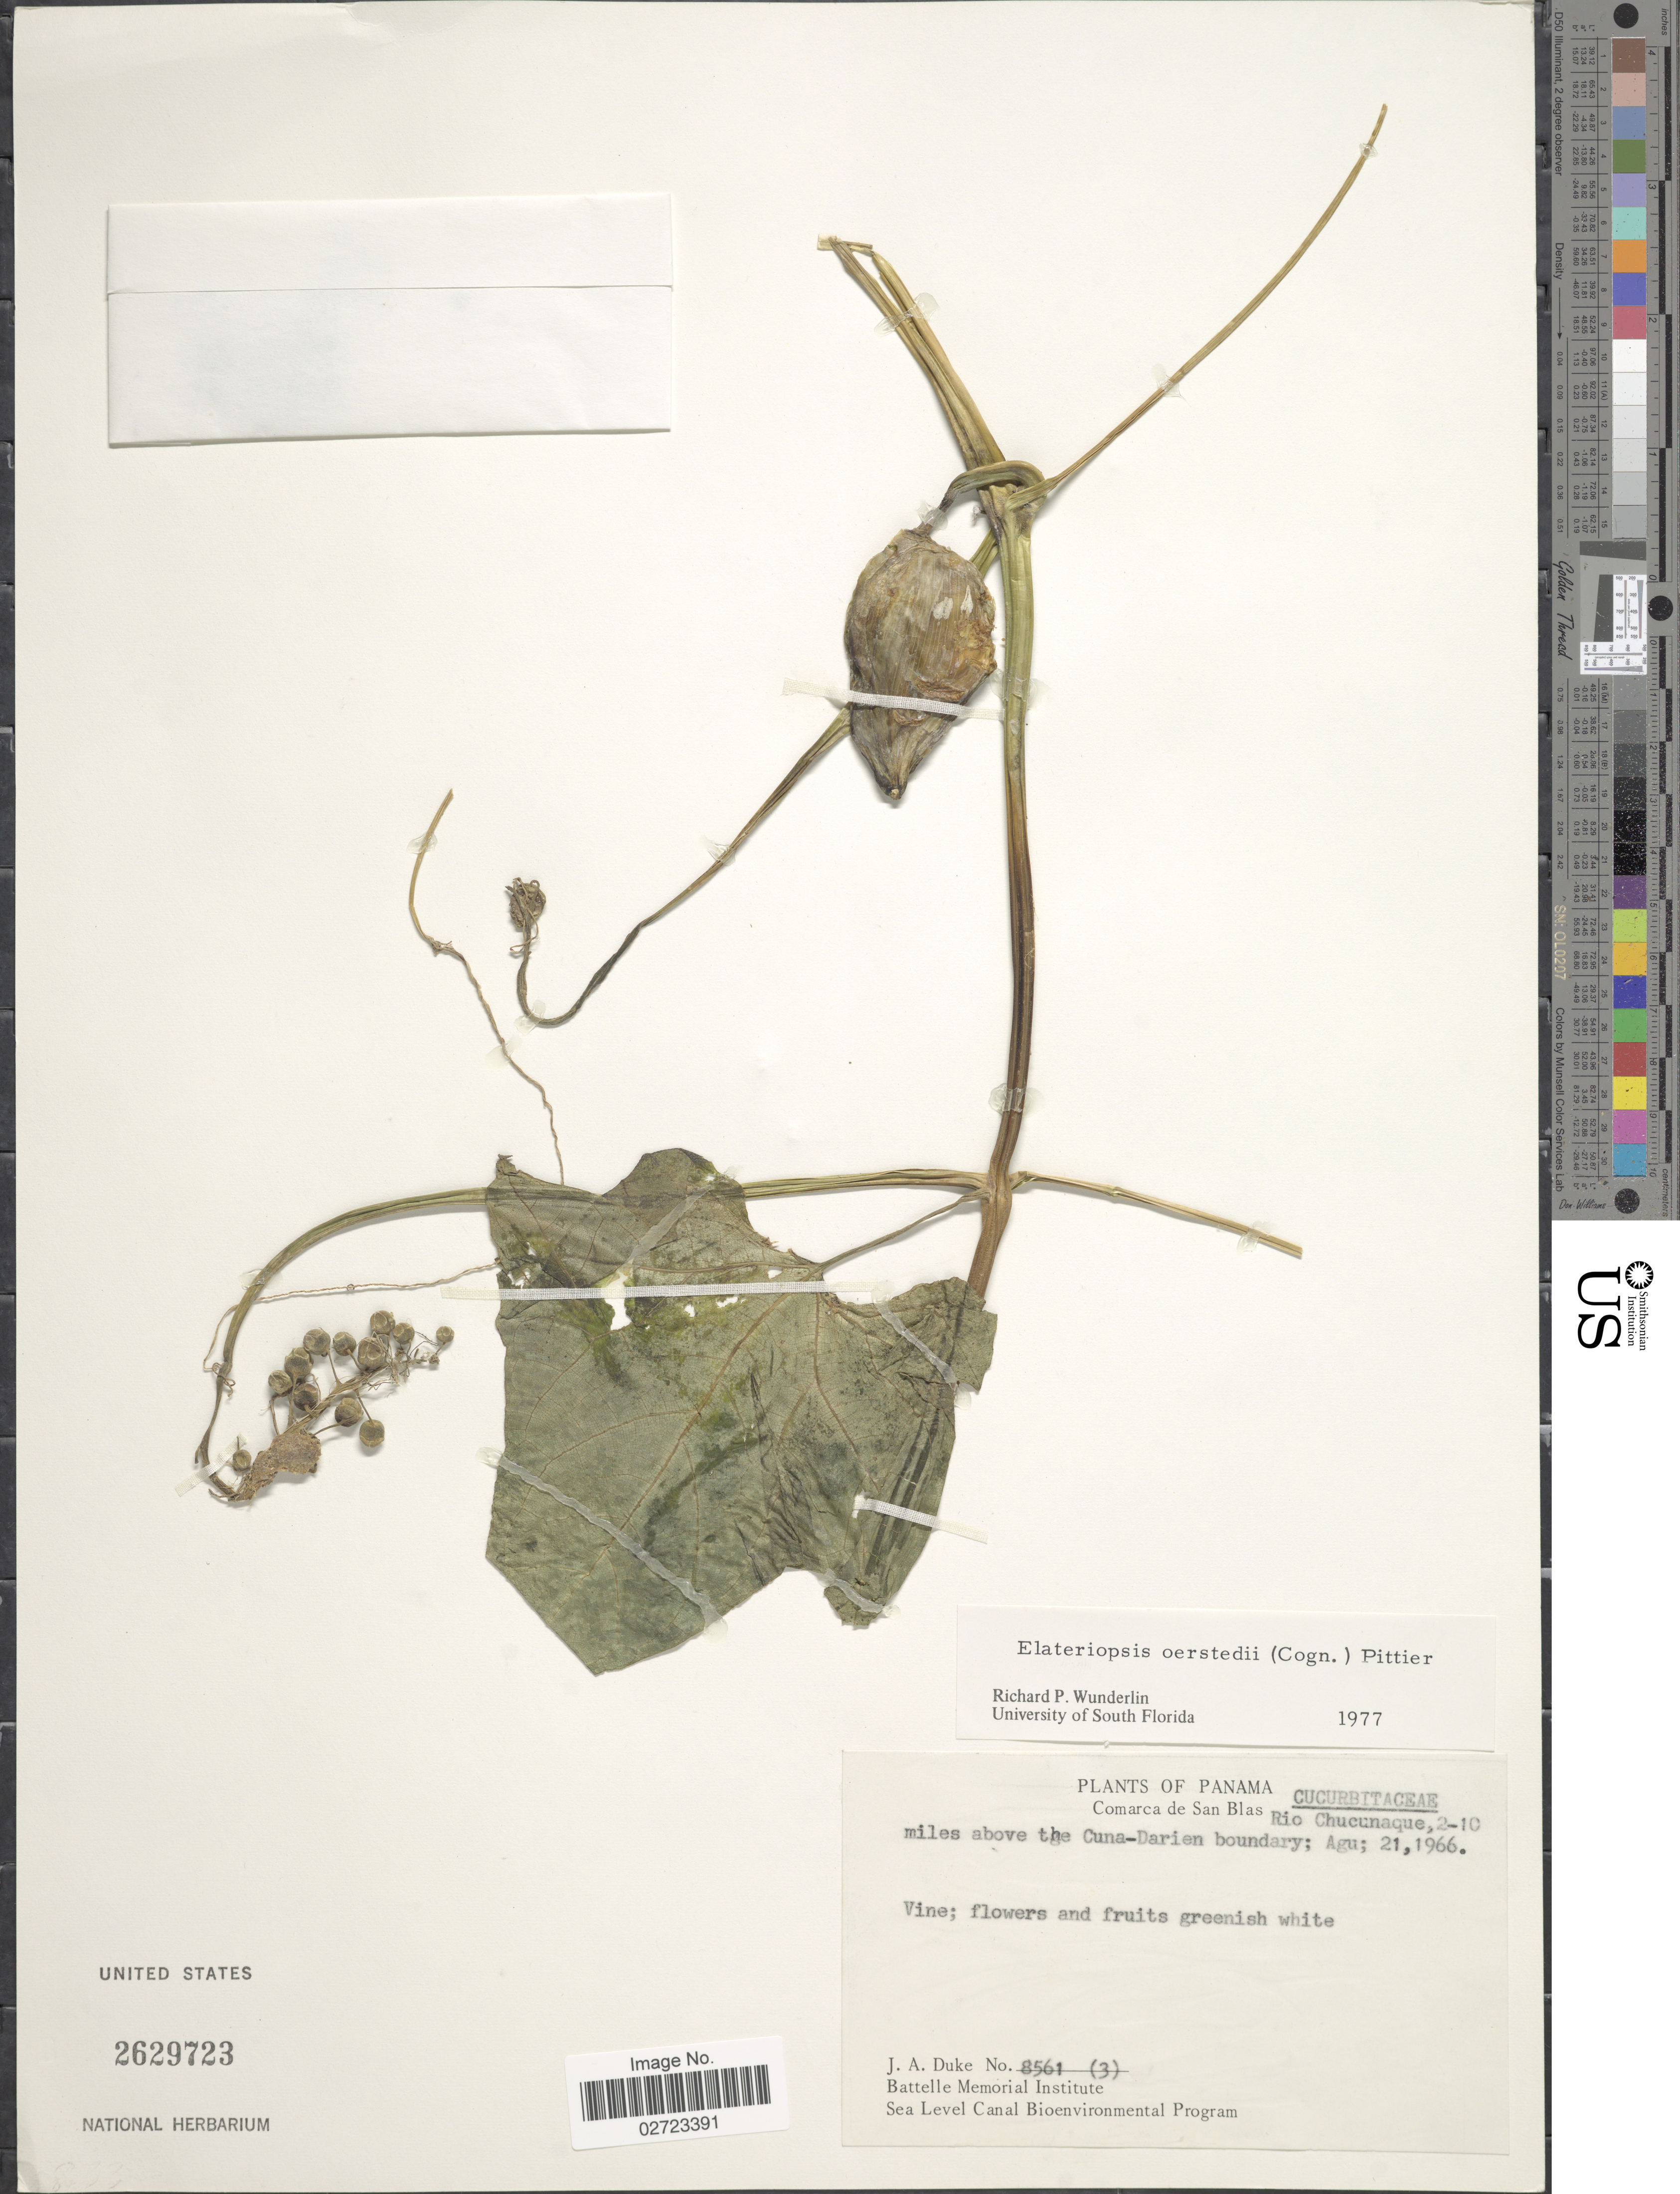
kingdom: Plantae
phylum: Tracheophyta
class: Magnoliopsida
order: Cucurbitales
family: Cucurbitaceae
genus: Hanburia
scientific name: Hanburia oerstedii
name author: (Cogn.) H. Schaef. & S.S. Renner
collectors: J. A. Duke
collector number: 8561 (3)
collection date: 1966-08-21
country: Panama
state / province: Kuna Yala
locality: Comarca de San Blas, Rio Chucunaque, 2-10 miles above the Cuna-Darien boundary.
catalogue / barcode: US 2629723